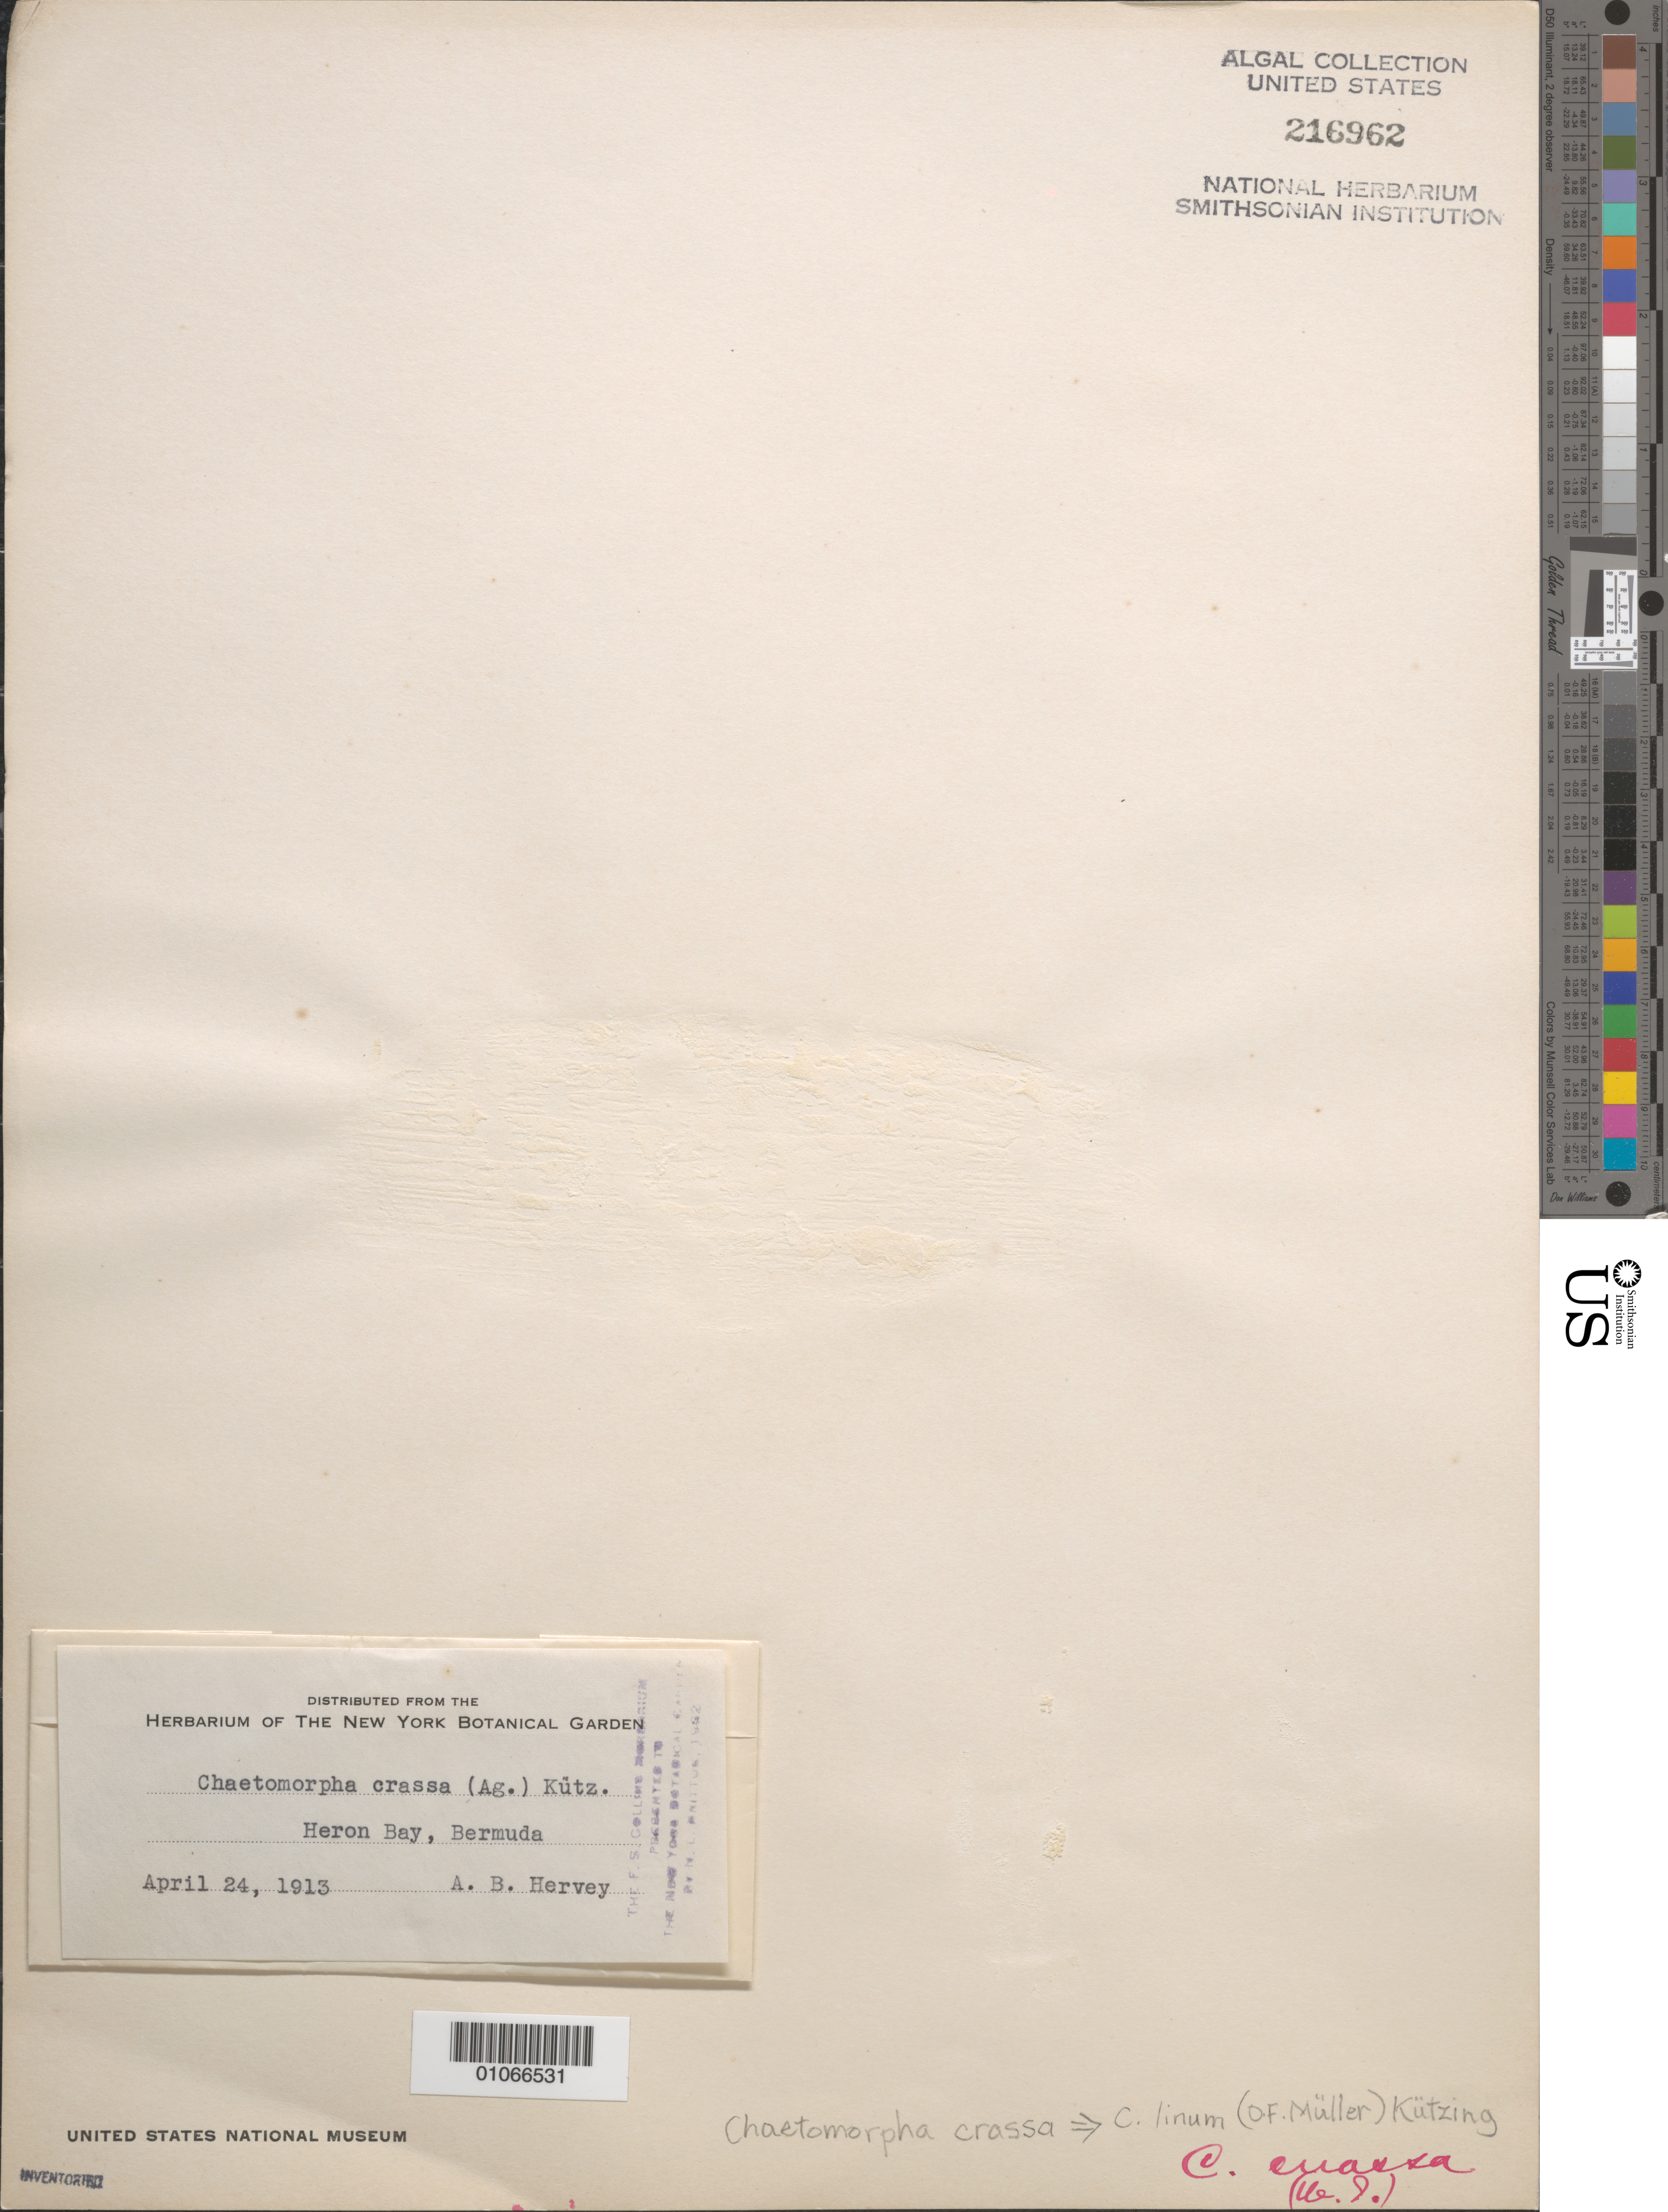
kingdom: Plantae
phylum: Chlorophyta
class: Ulvophyceae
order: Cladophorales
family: Cladophoraceae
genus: Chaetomorpha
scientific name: Chaetomorpha linum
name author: (O.F. Muell.) Kütz.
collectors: A. B. Hervey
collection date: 1913-04-24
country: Bermuda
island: Bermuda Island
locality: Heron Bay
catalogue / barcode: US 216962